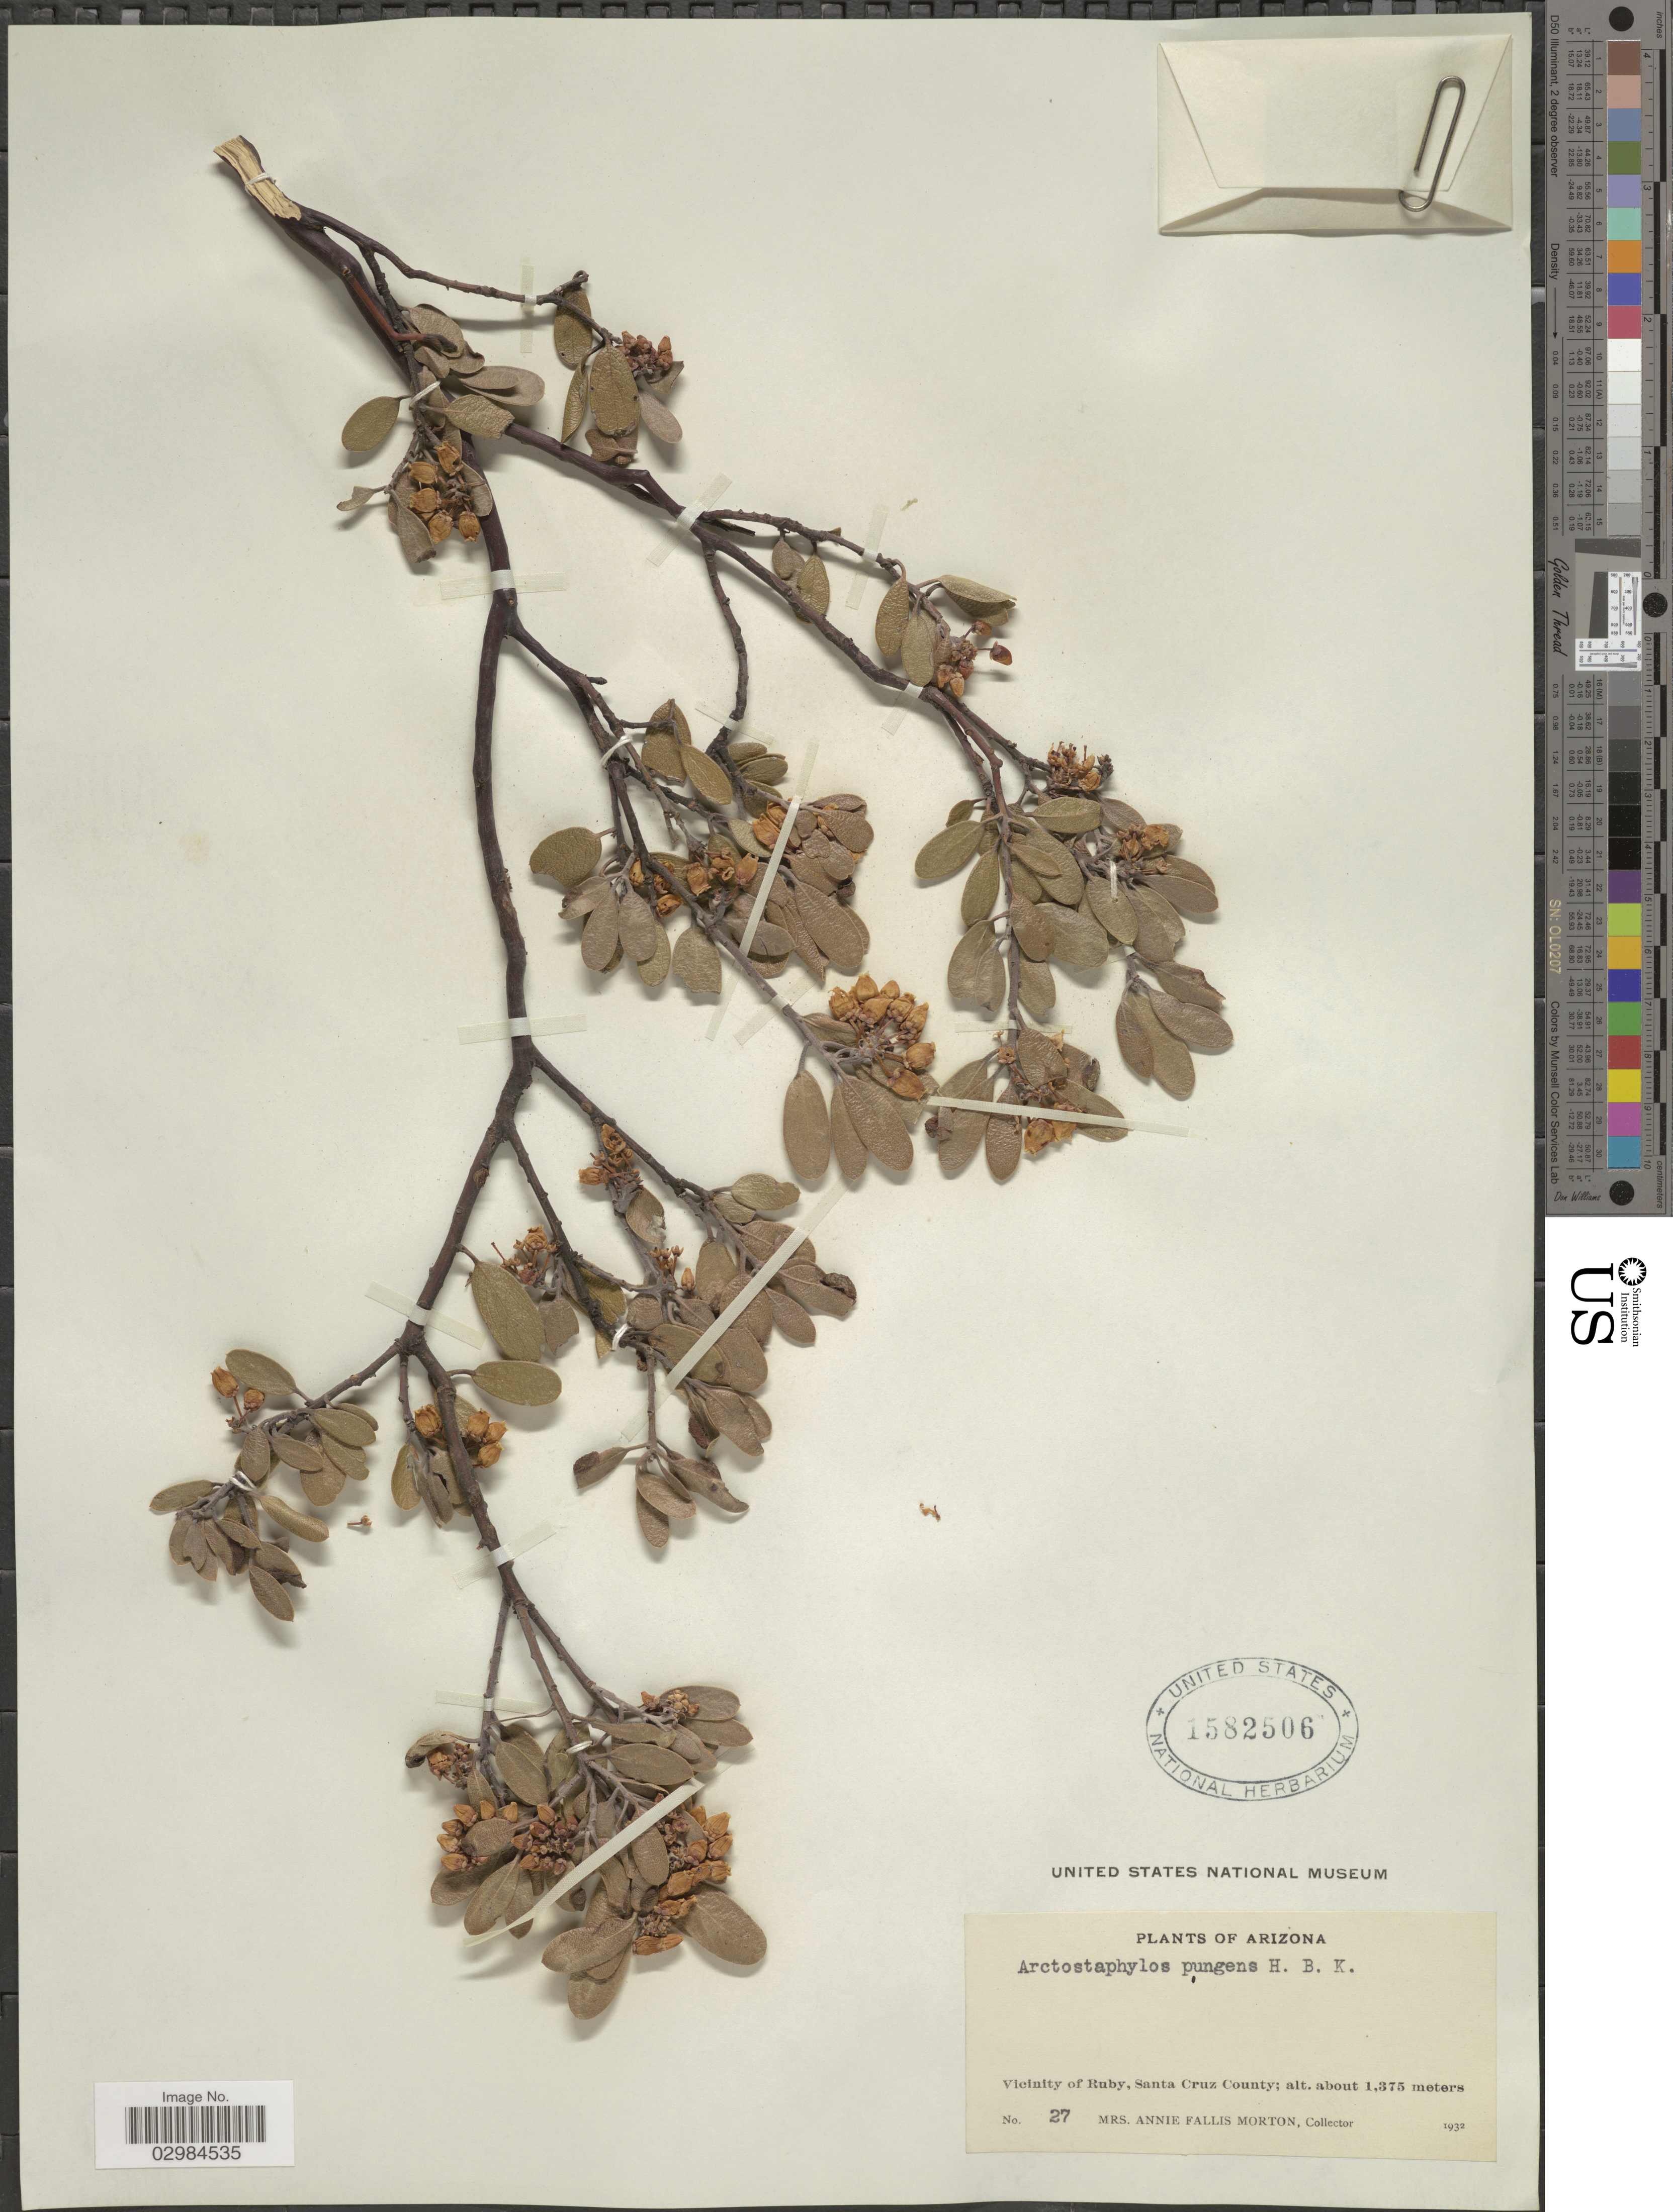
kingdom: Plantae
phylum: Tracheophyta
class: Magnoliopsida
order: Ericales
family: Ericaceae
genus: Arctostaphylos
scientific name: Arctostaphylos pungens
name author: Kunth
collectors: A. Morton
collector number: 27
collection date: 1932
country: United States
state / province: Arizona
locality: Vicinity of Ruby, Santa Cruz County.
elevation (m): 1375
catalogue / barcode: US 1582506